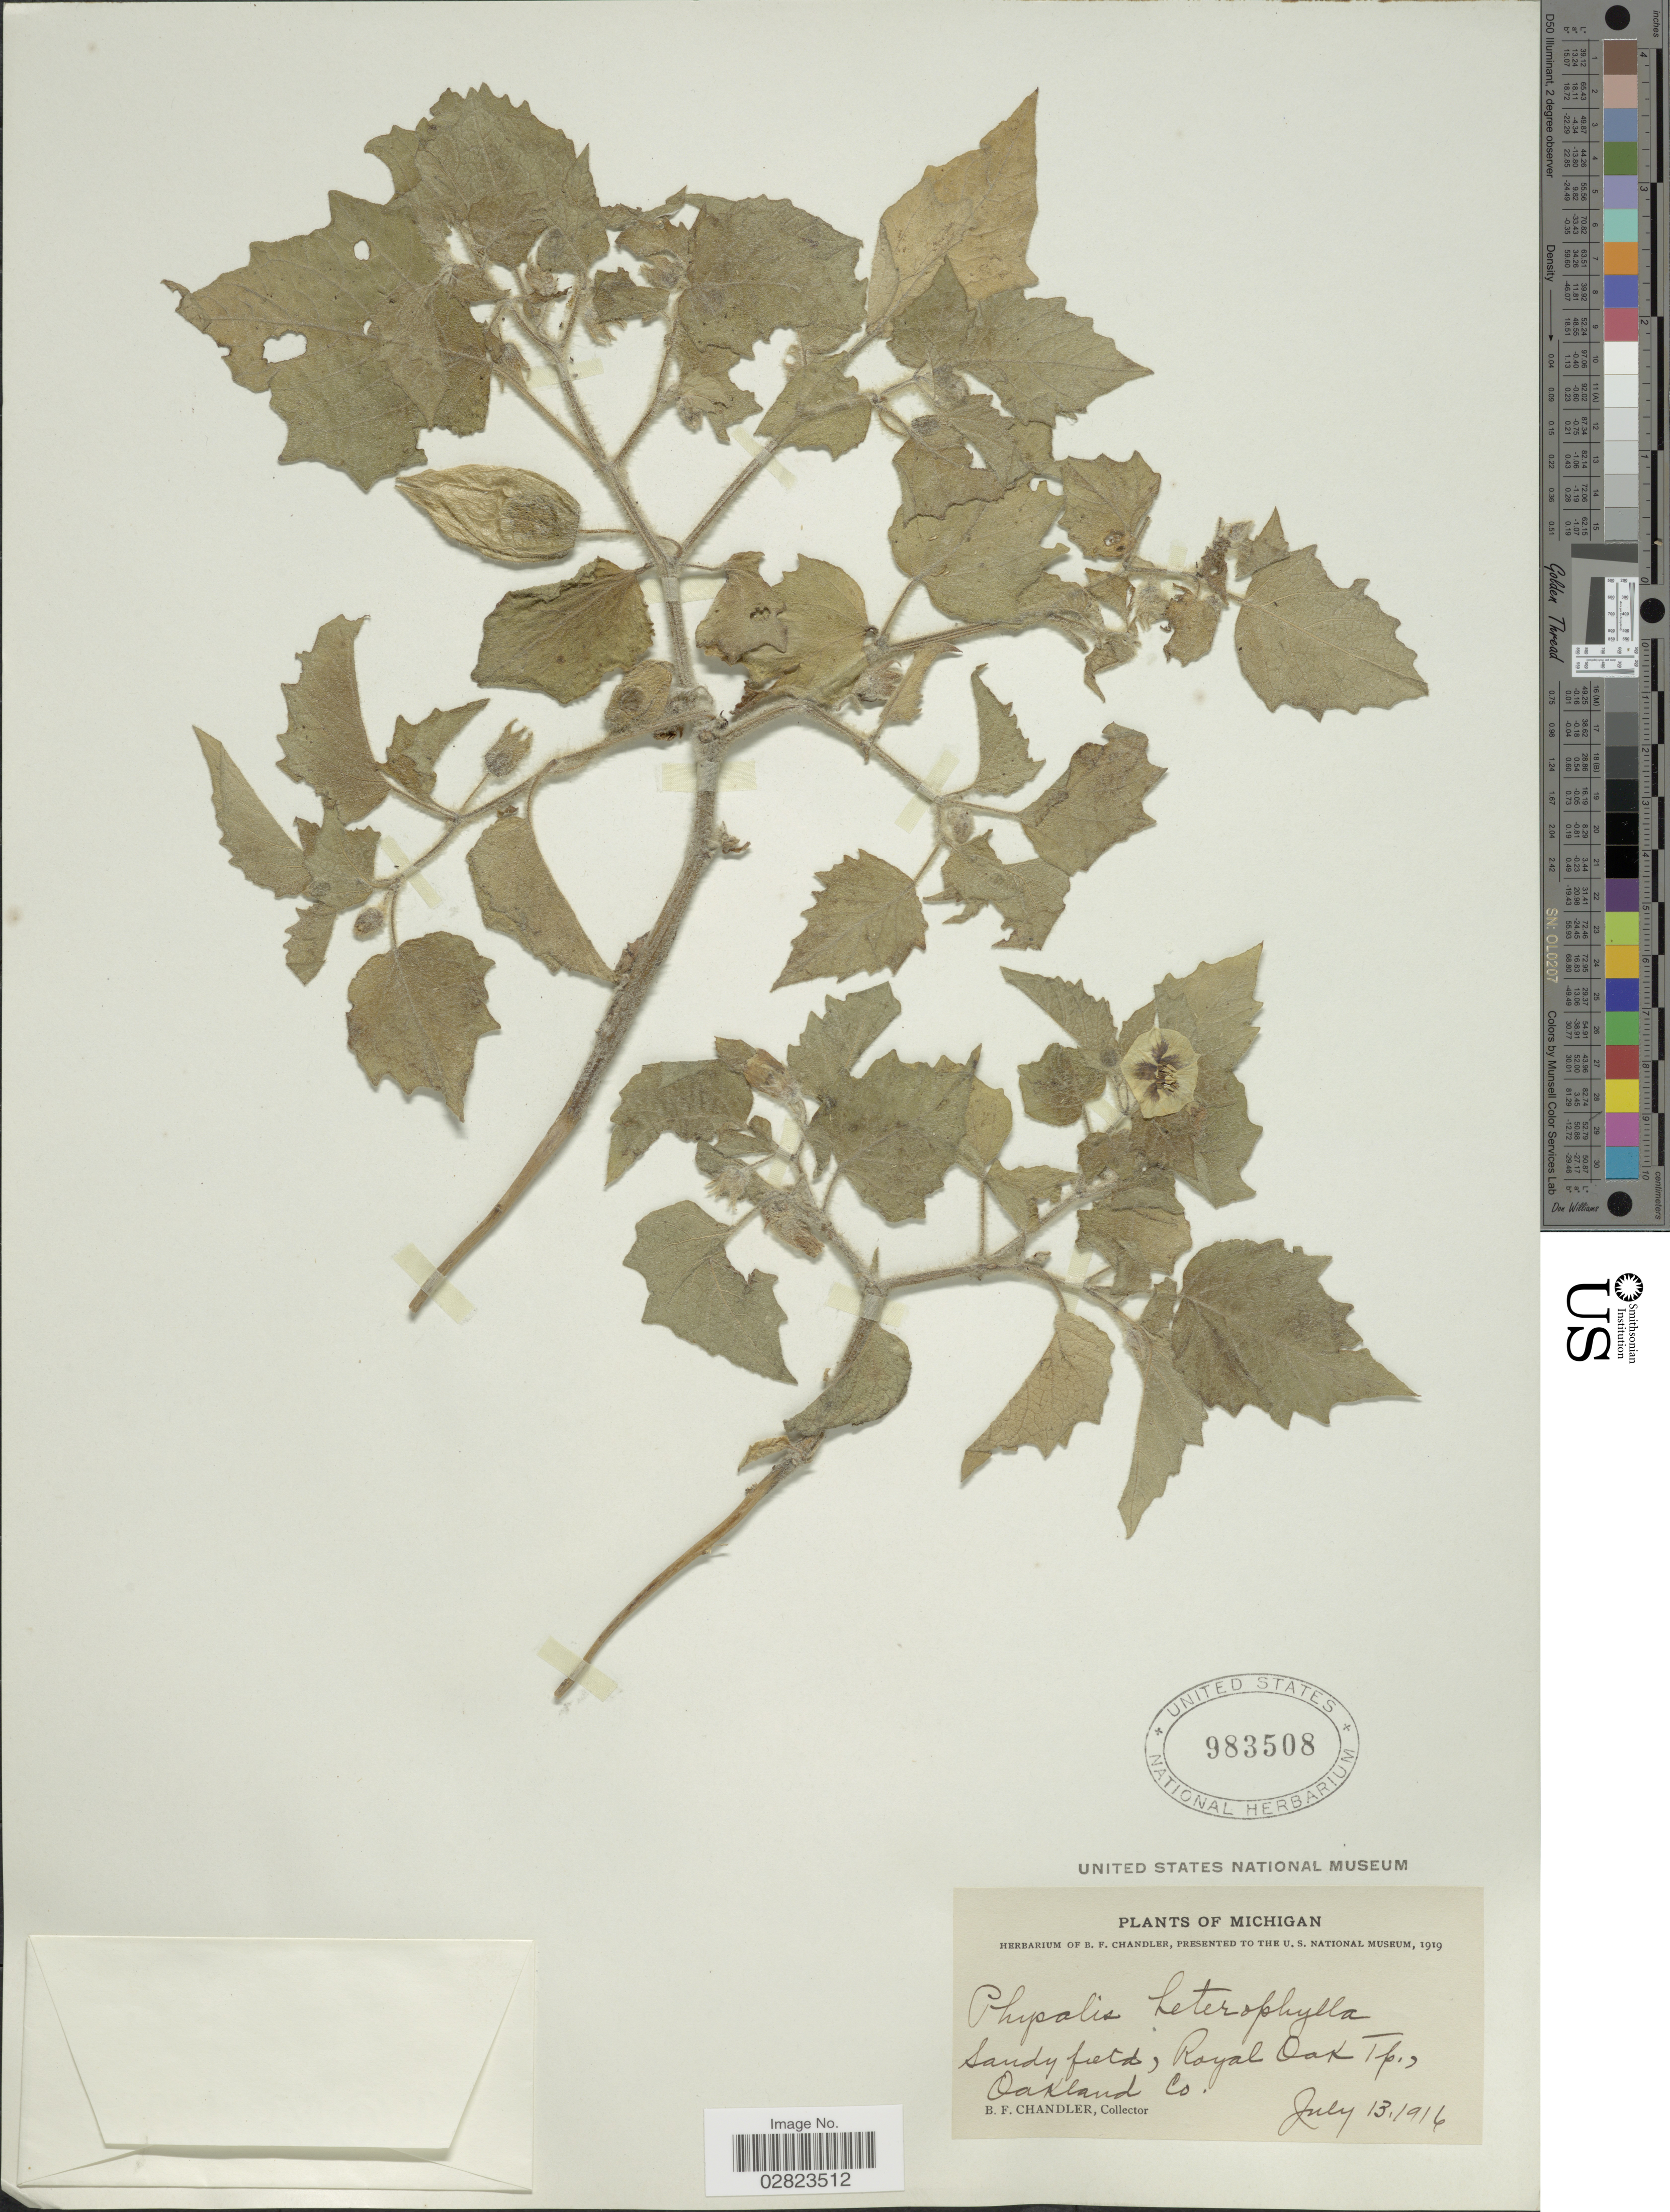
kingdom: Plantae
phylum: Tracheophyta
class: Magnoliopsida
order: Solanales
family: Solanaceae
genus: Physalis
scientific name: Physalis heterophylla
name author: Nees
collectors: B. F. Chandler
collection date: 1916-07-13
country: United States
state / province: Michigan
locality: Royal Oak Tp., Oakland Co.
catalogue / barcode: US 983508